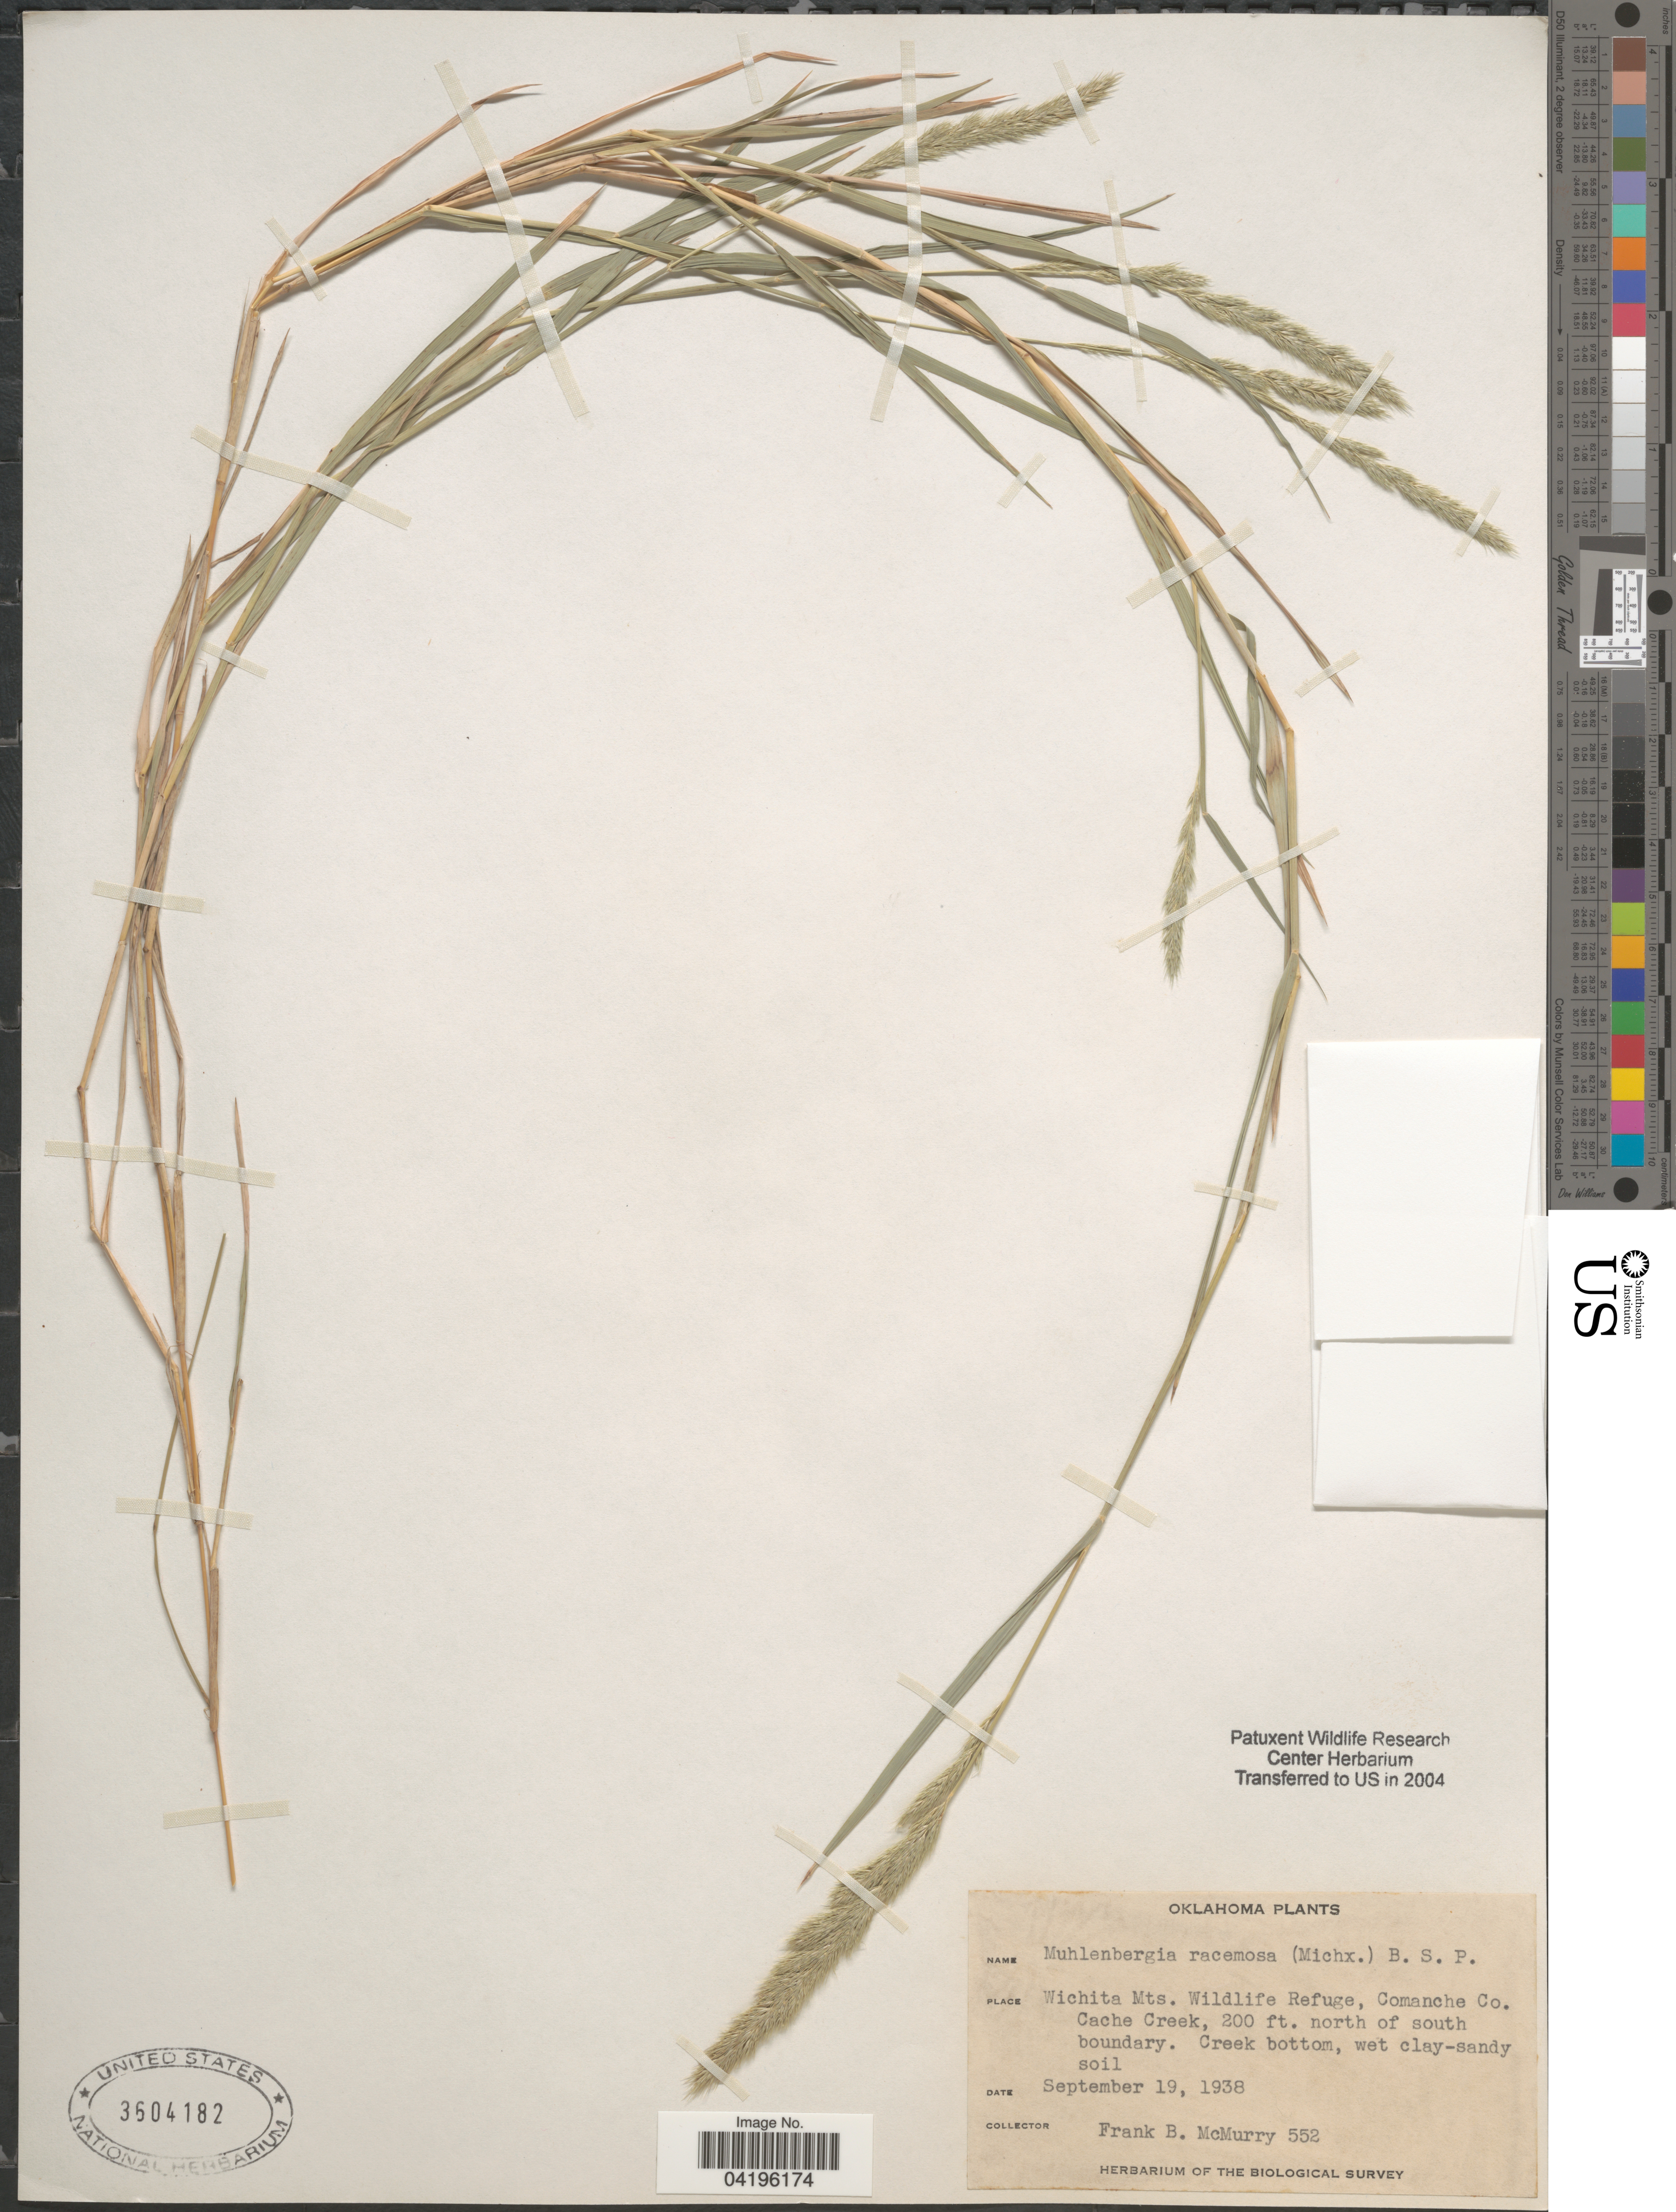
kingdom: Plantae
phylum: Tracheophyta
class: Liliopsida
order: Poales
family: Poaceae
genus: Muhlenbergia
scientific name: Muhlenbergia racemosa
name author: (Michx.) Britton et al.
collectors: F. B. McMurry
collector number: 552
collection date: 1938-09-19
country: United States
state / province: Oklahoma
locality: Wichita Mts. Wildlife Refuge, Comanche Co. Cache Creek, 200 ft. north of south boundary. The Biological Survey.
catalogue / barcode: US 3604182